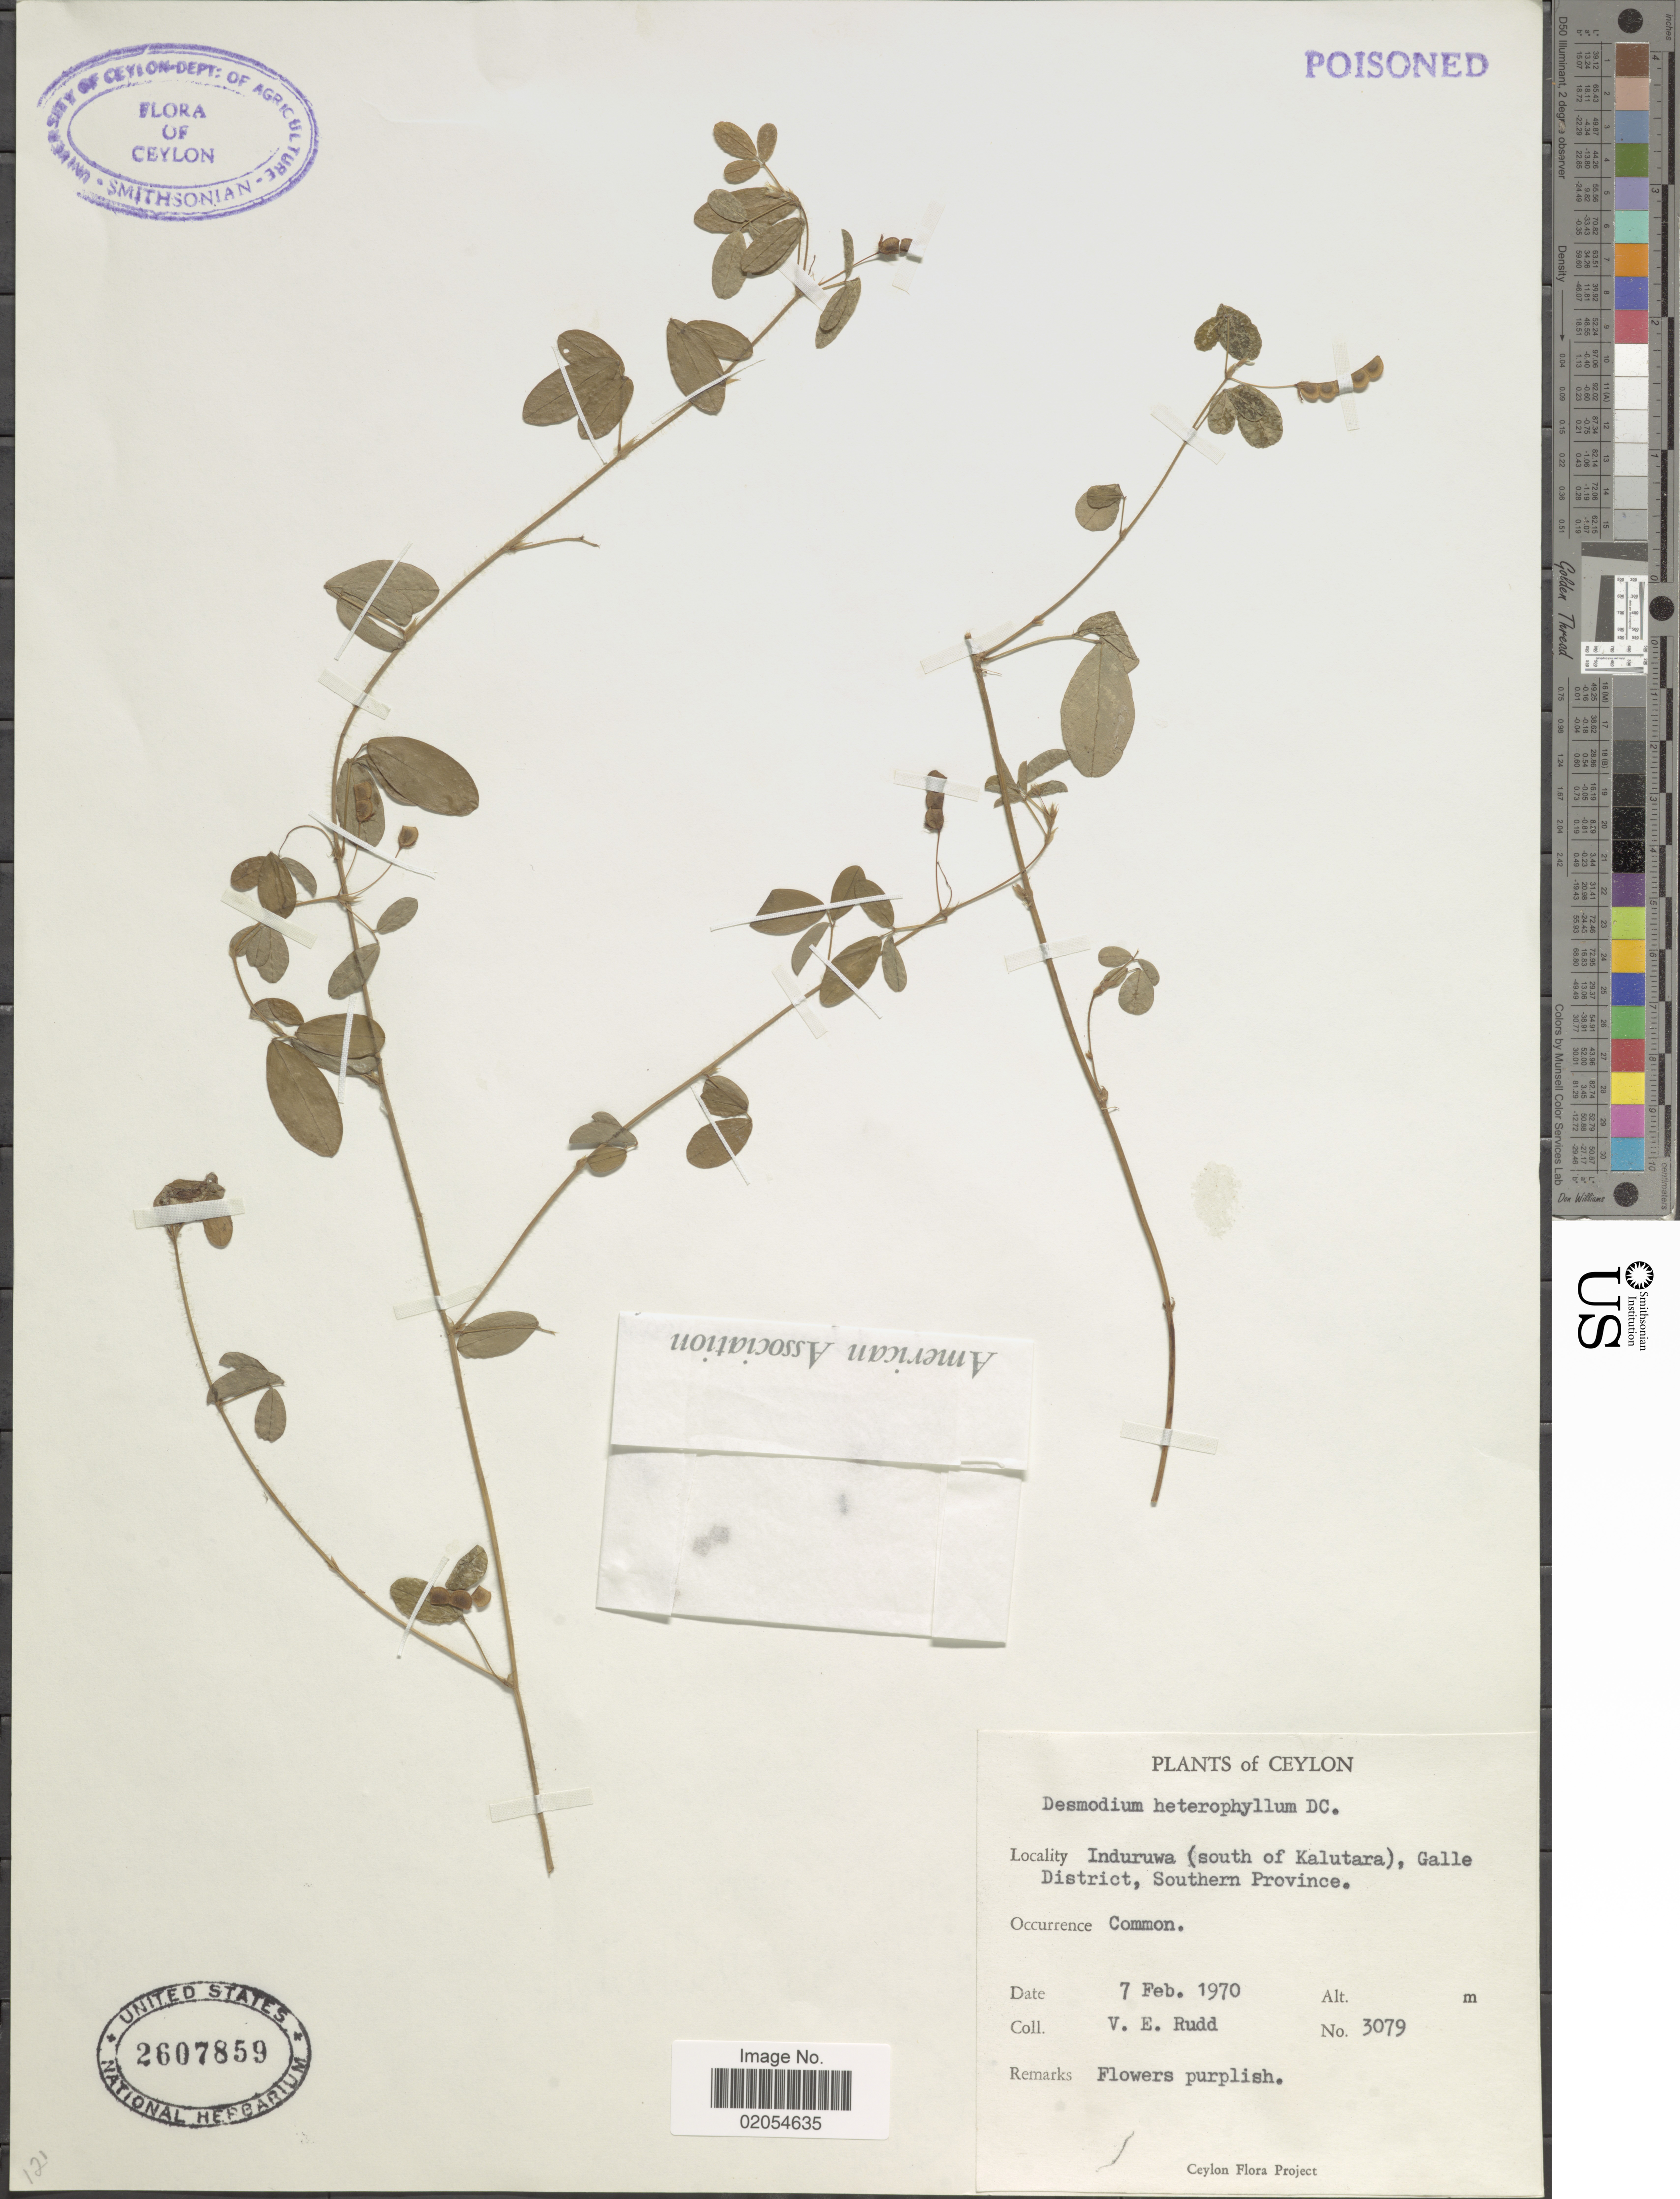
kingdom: Plantae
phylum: Tracheophyta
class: Magnoliopsida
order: Fabales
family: Fabaceae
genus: Grona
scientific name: Grona heterophylla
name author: (Willd.) H. Ohashi & K. Ohashi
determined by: Strong, Mark T., (BOT), Smithsonian Institution - National Museum of Natural History (UNITED STATES)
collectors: V. E. Rudd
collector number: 3079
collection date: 1970-02-07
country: Sri Lanka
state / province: Southern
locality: Ceylon. Induwara (south of Kalutara), Galle District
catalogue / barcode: US 2607859